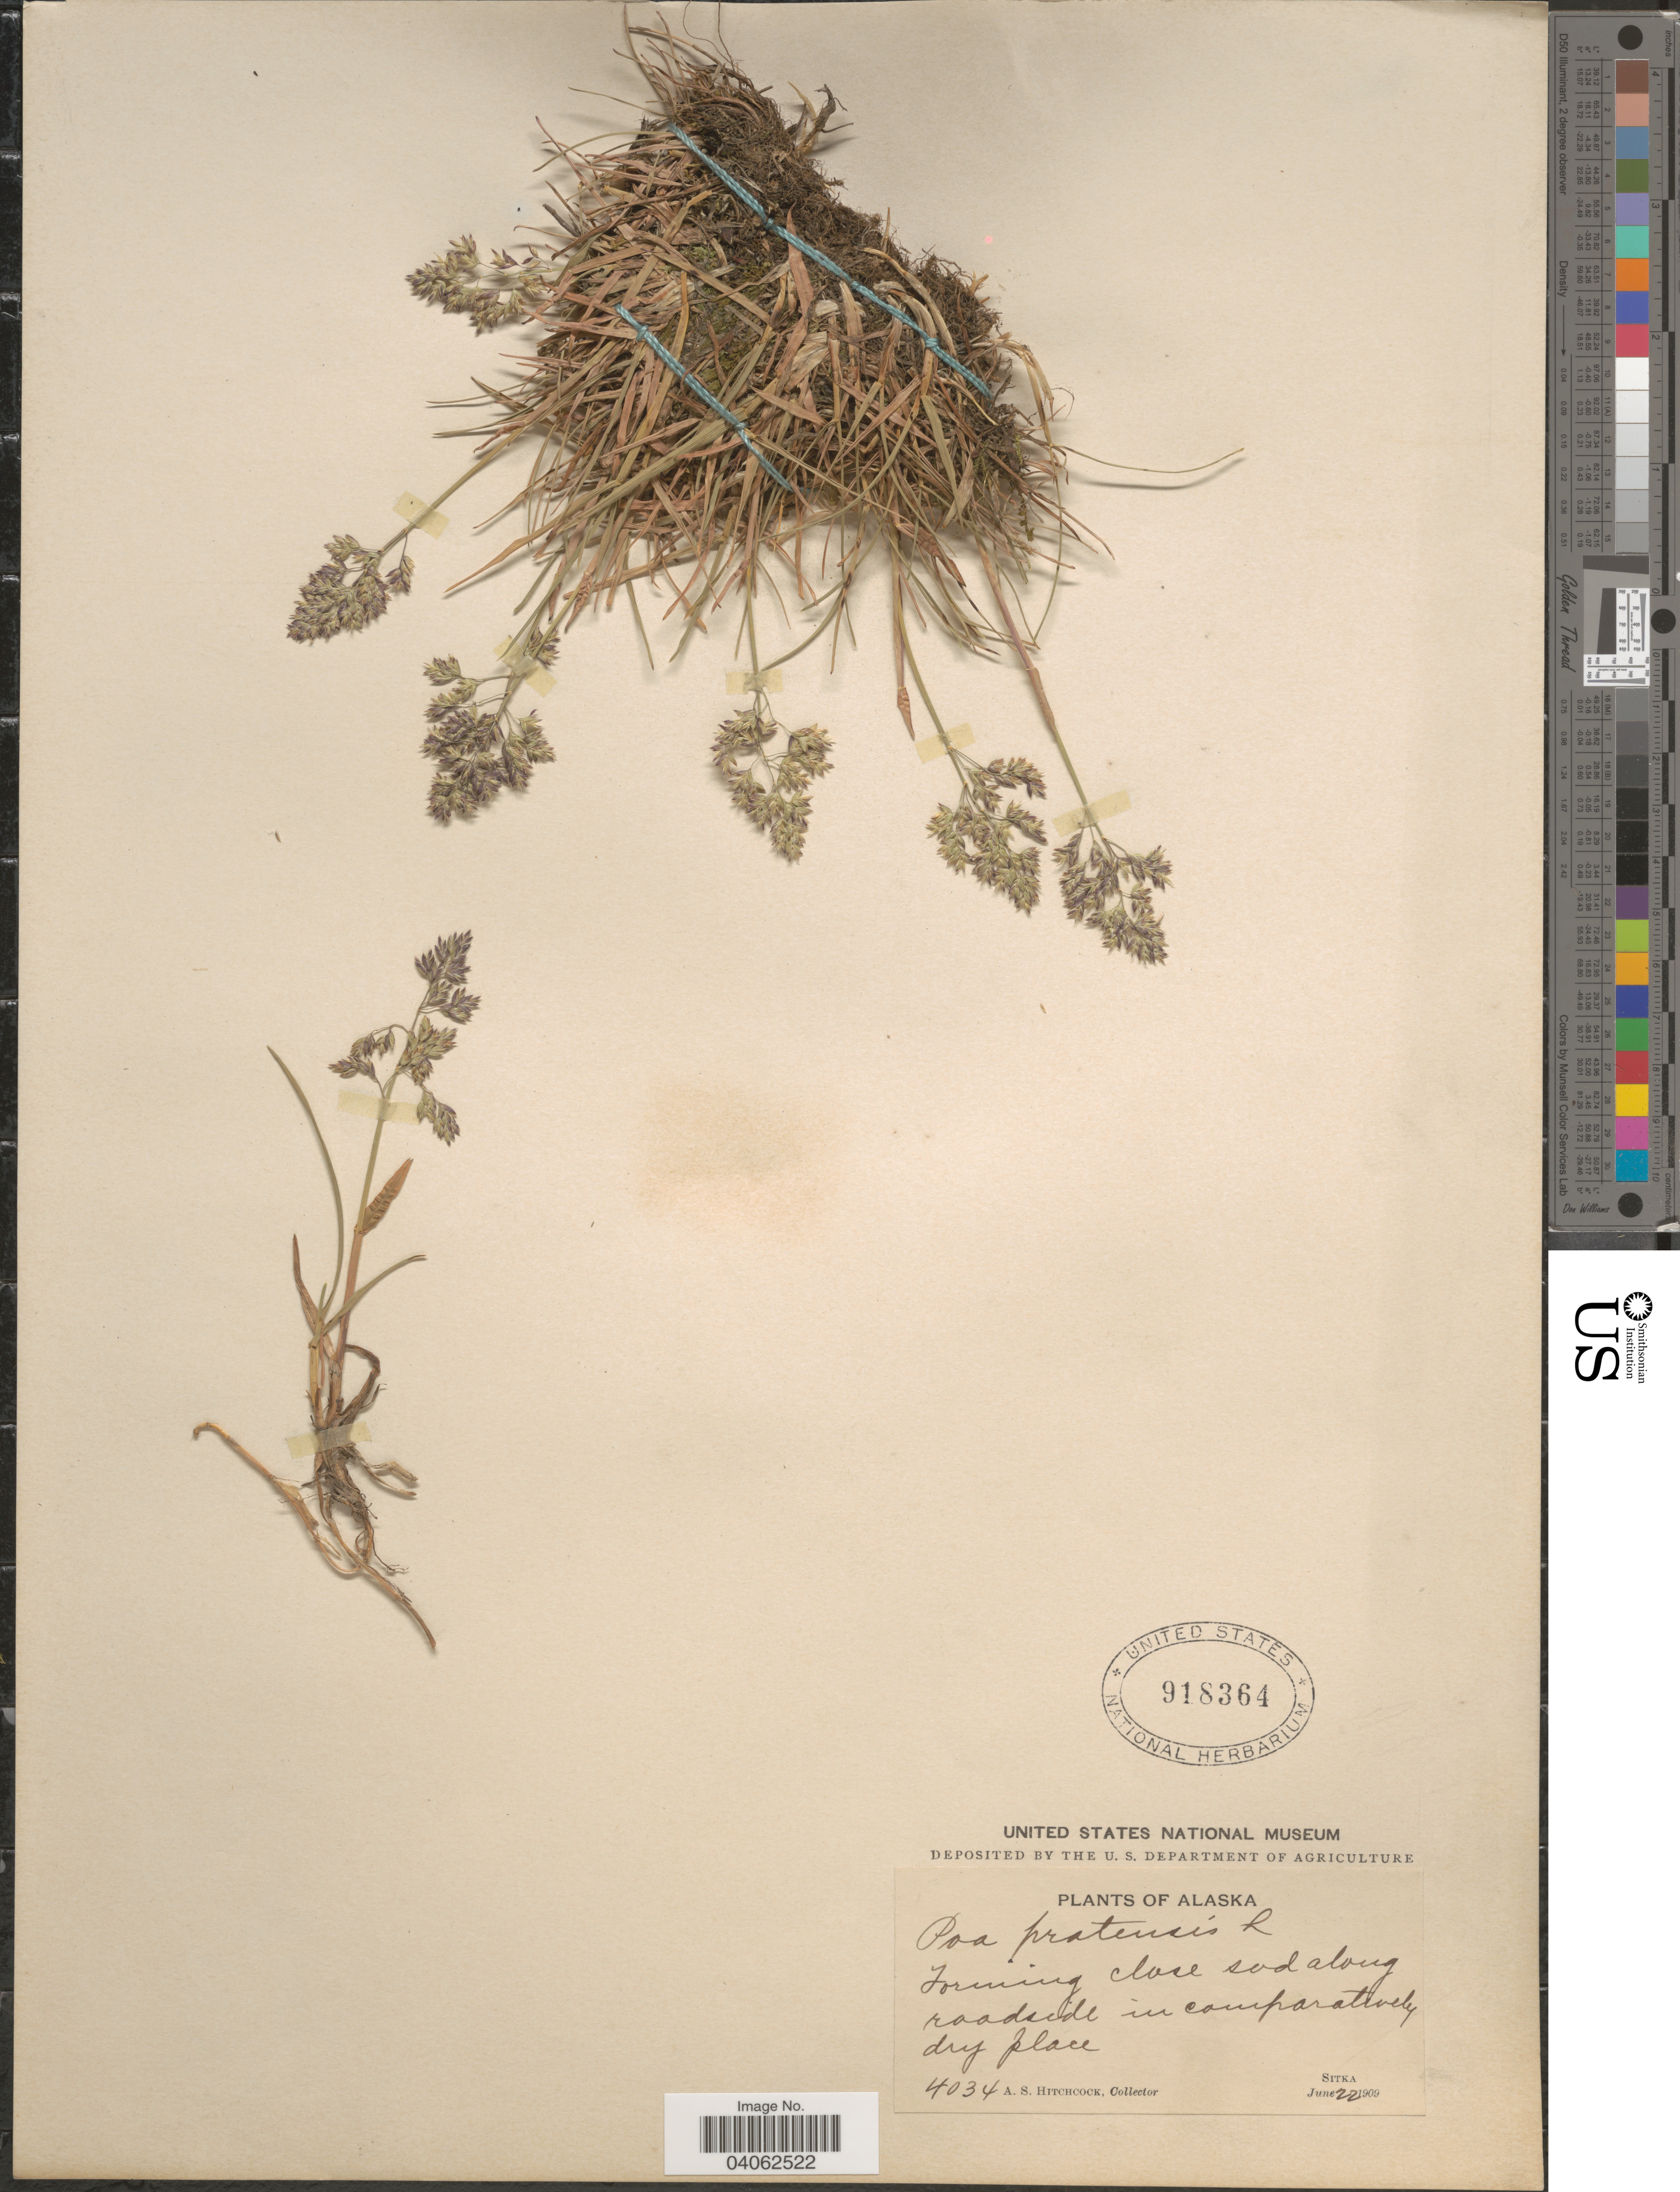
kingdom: Plantae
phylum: Tracheophyta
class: Liliopsida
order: Poales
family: Poaceae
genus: Poa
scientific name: Poa pratensis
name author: L.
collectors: A. S. Hitchcock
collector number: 4034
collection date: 1909-06-22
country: United States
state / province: Alaska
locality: Sitka.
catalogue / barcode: US 918364